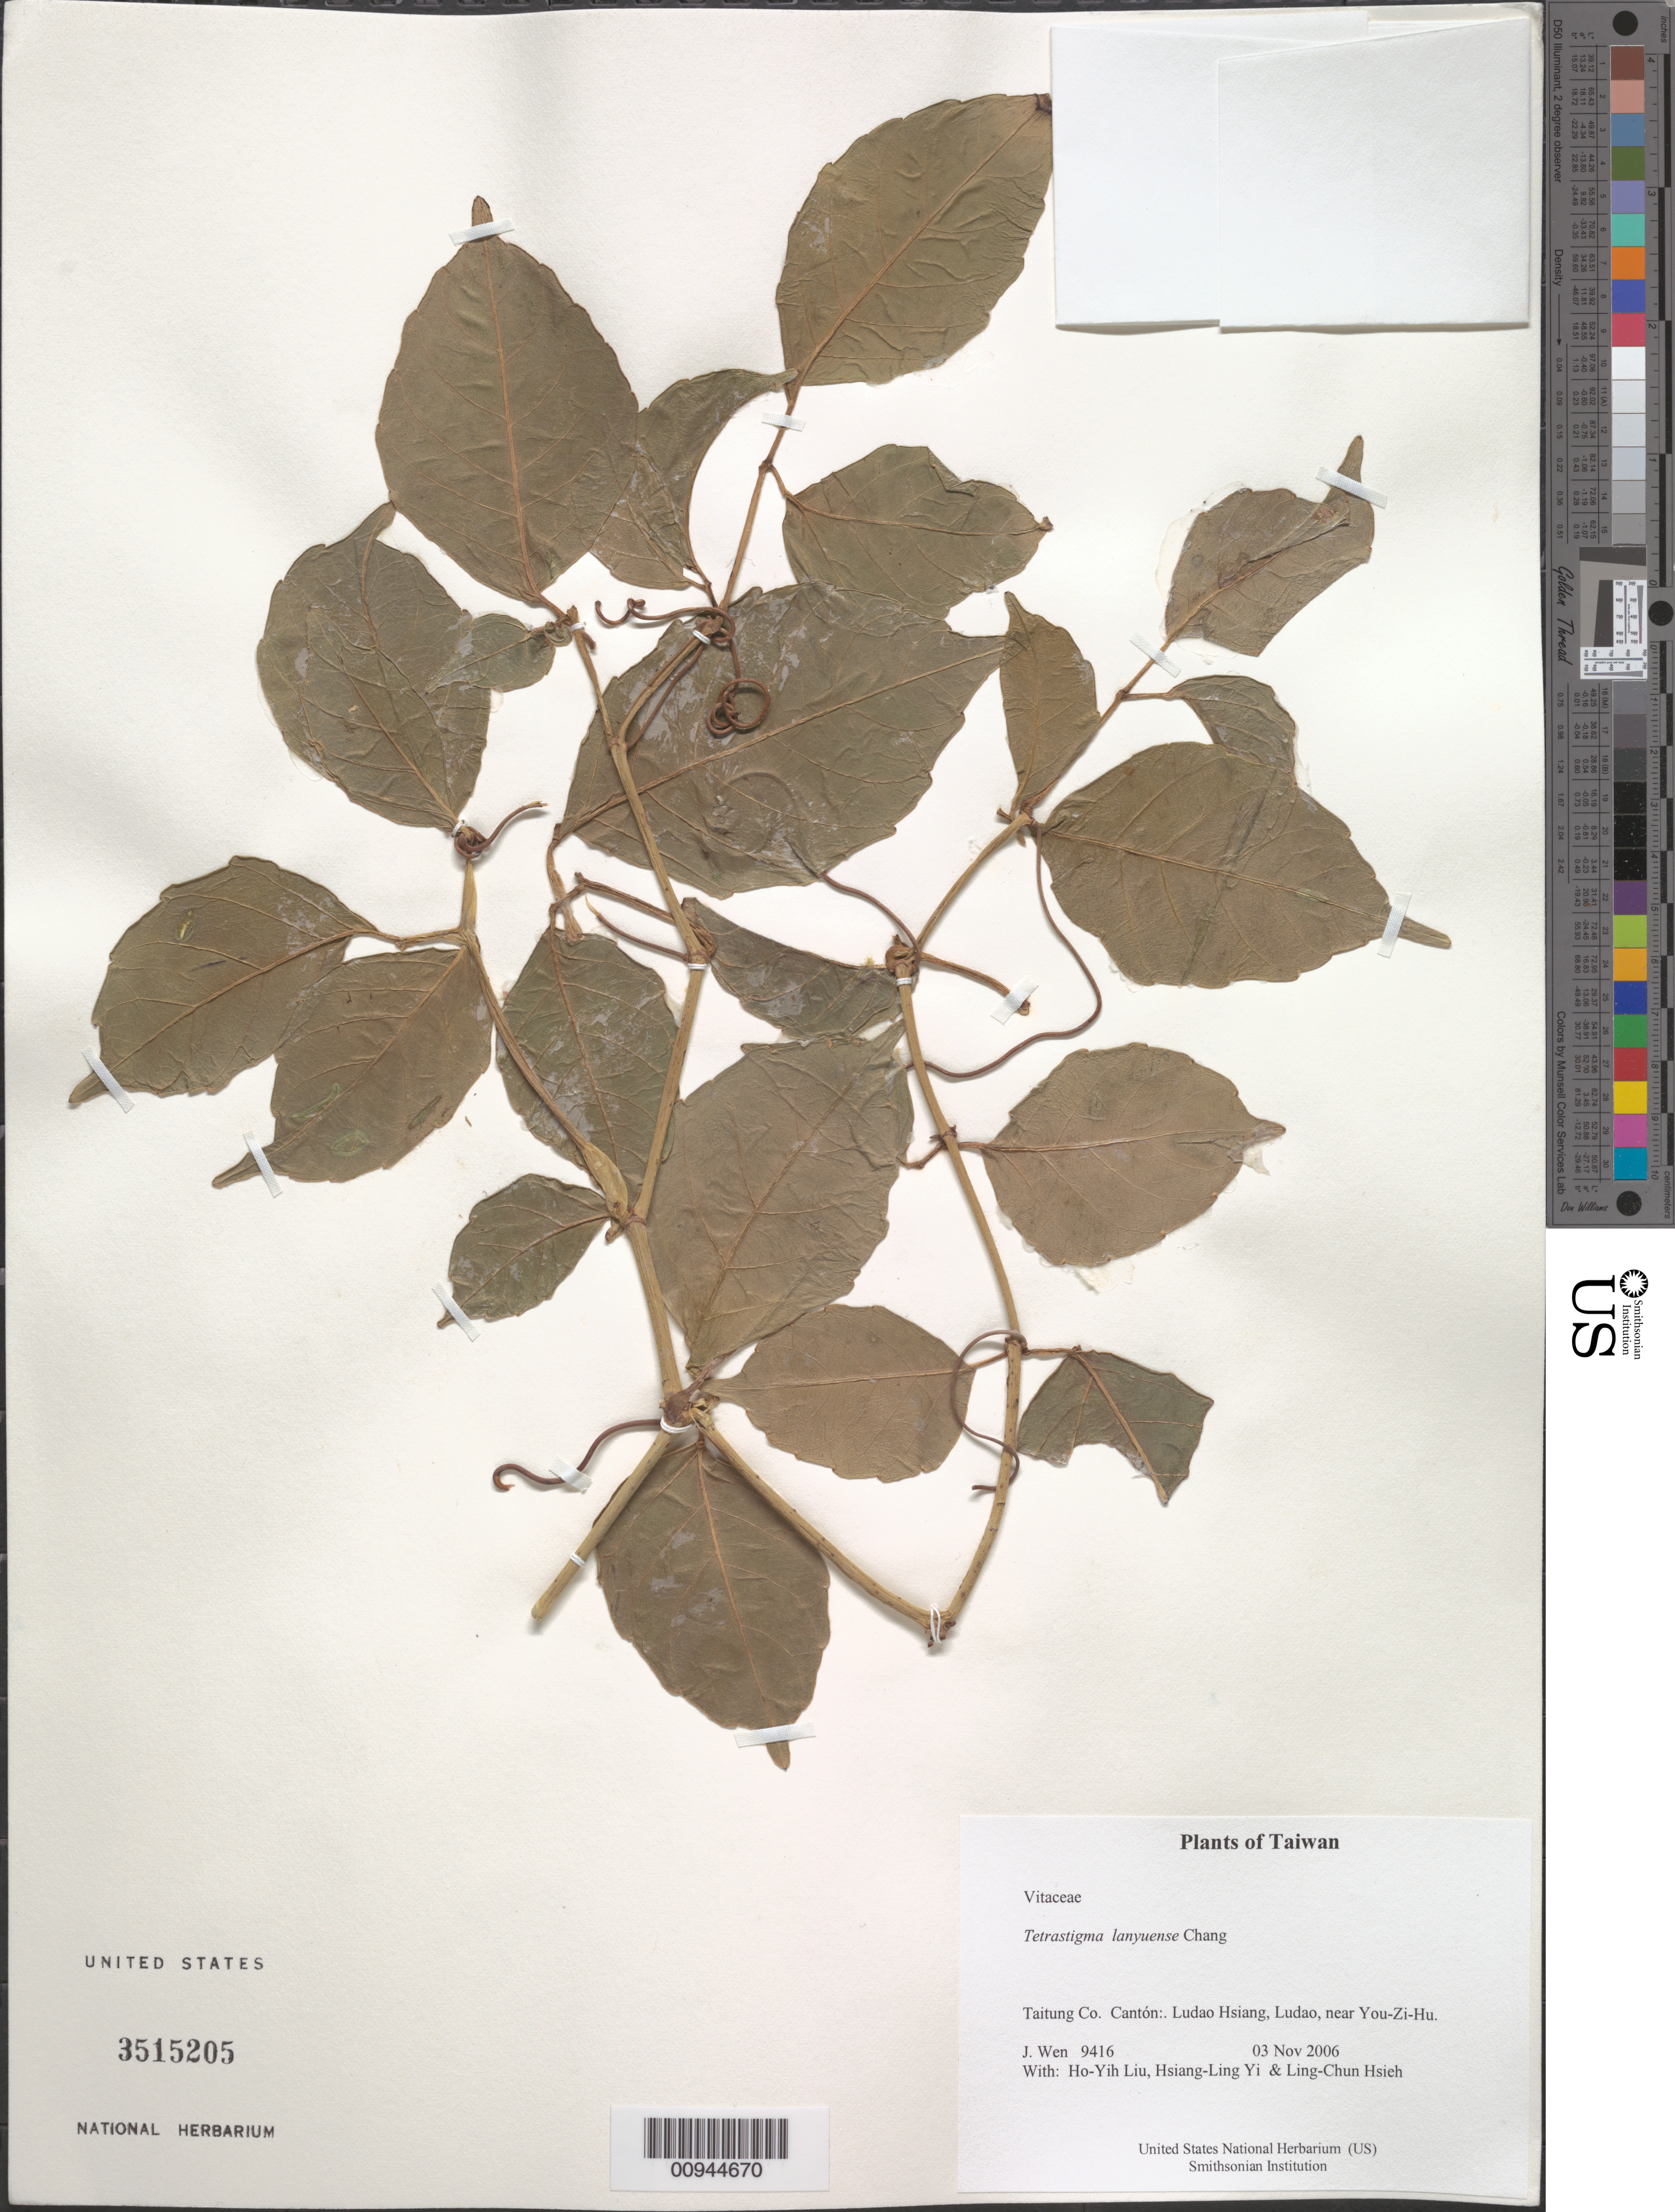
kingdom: Plantae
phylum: Tracheophyta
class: Magnoliopsida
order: Vitales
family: Vitaceae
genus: Tetrastigma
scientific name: Tetrastigma lanyuense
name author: M.C. Chang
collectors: J. Wen, H. Liu, H. l. Yi & L. Hsieh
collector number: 9416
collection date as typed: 03 Nov 2006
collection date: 2006-11-03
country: Taiwan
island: Taiwan [Formosa]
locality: Ludao Hsiang, Ludao, near You-Zi-Hu.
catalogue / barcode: US 3515205